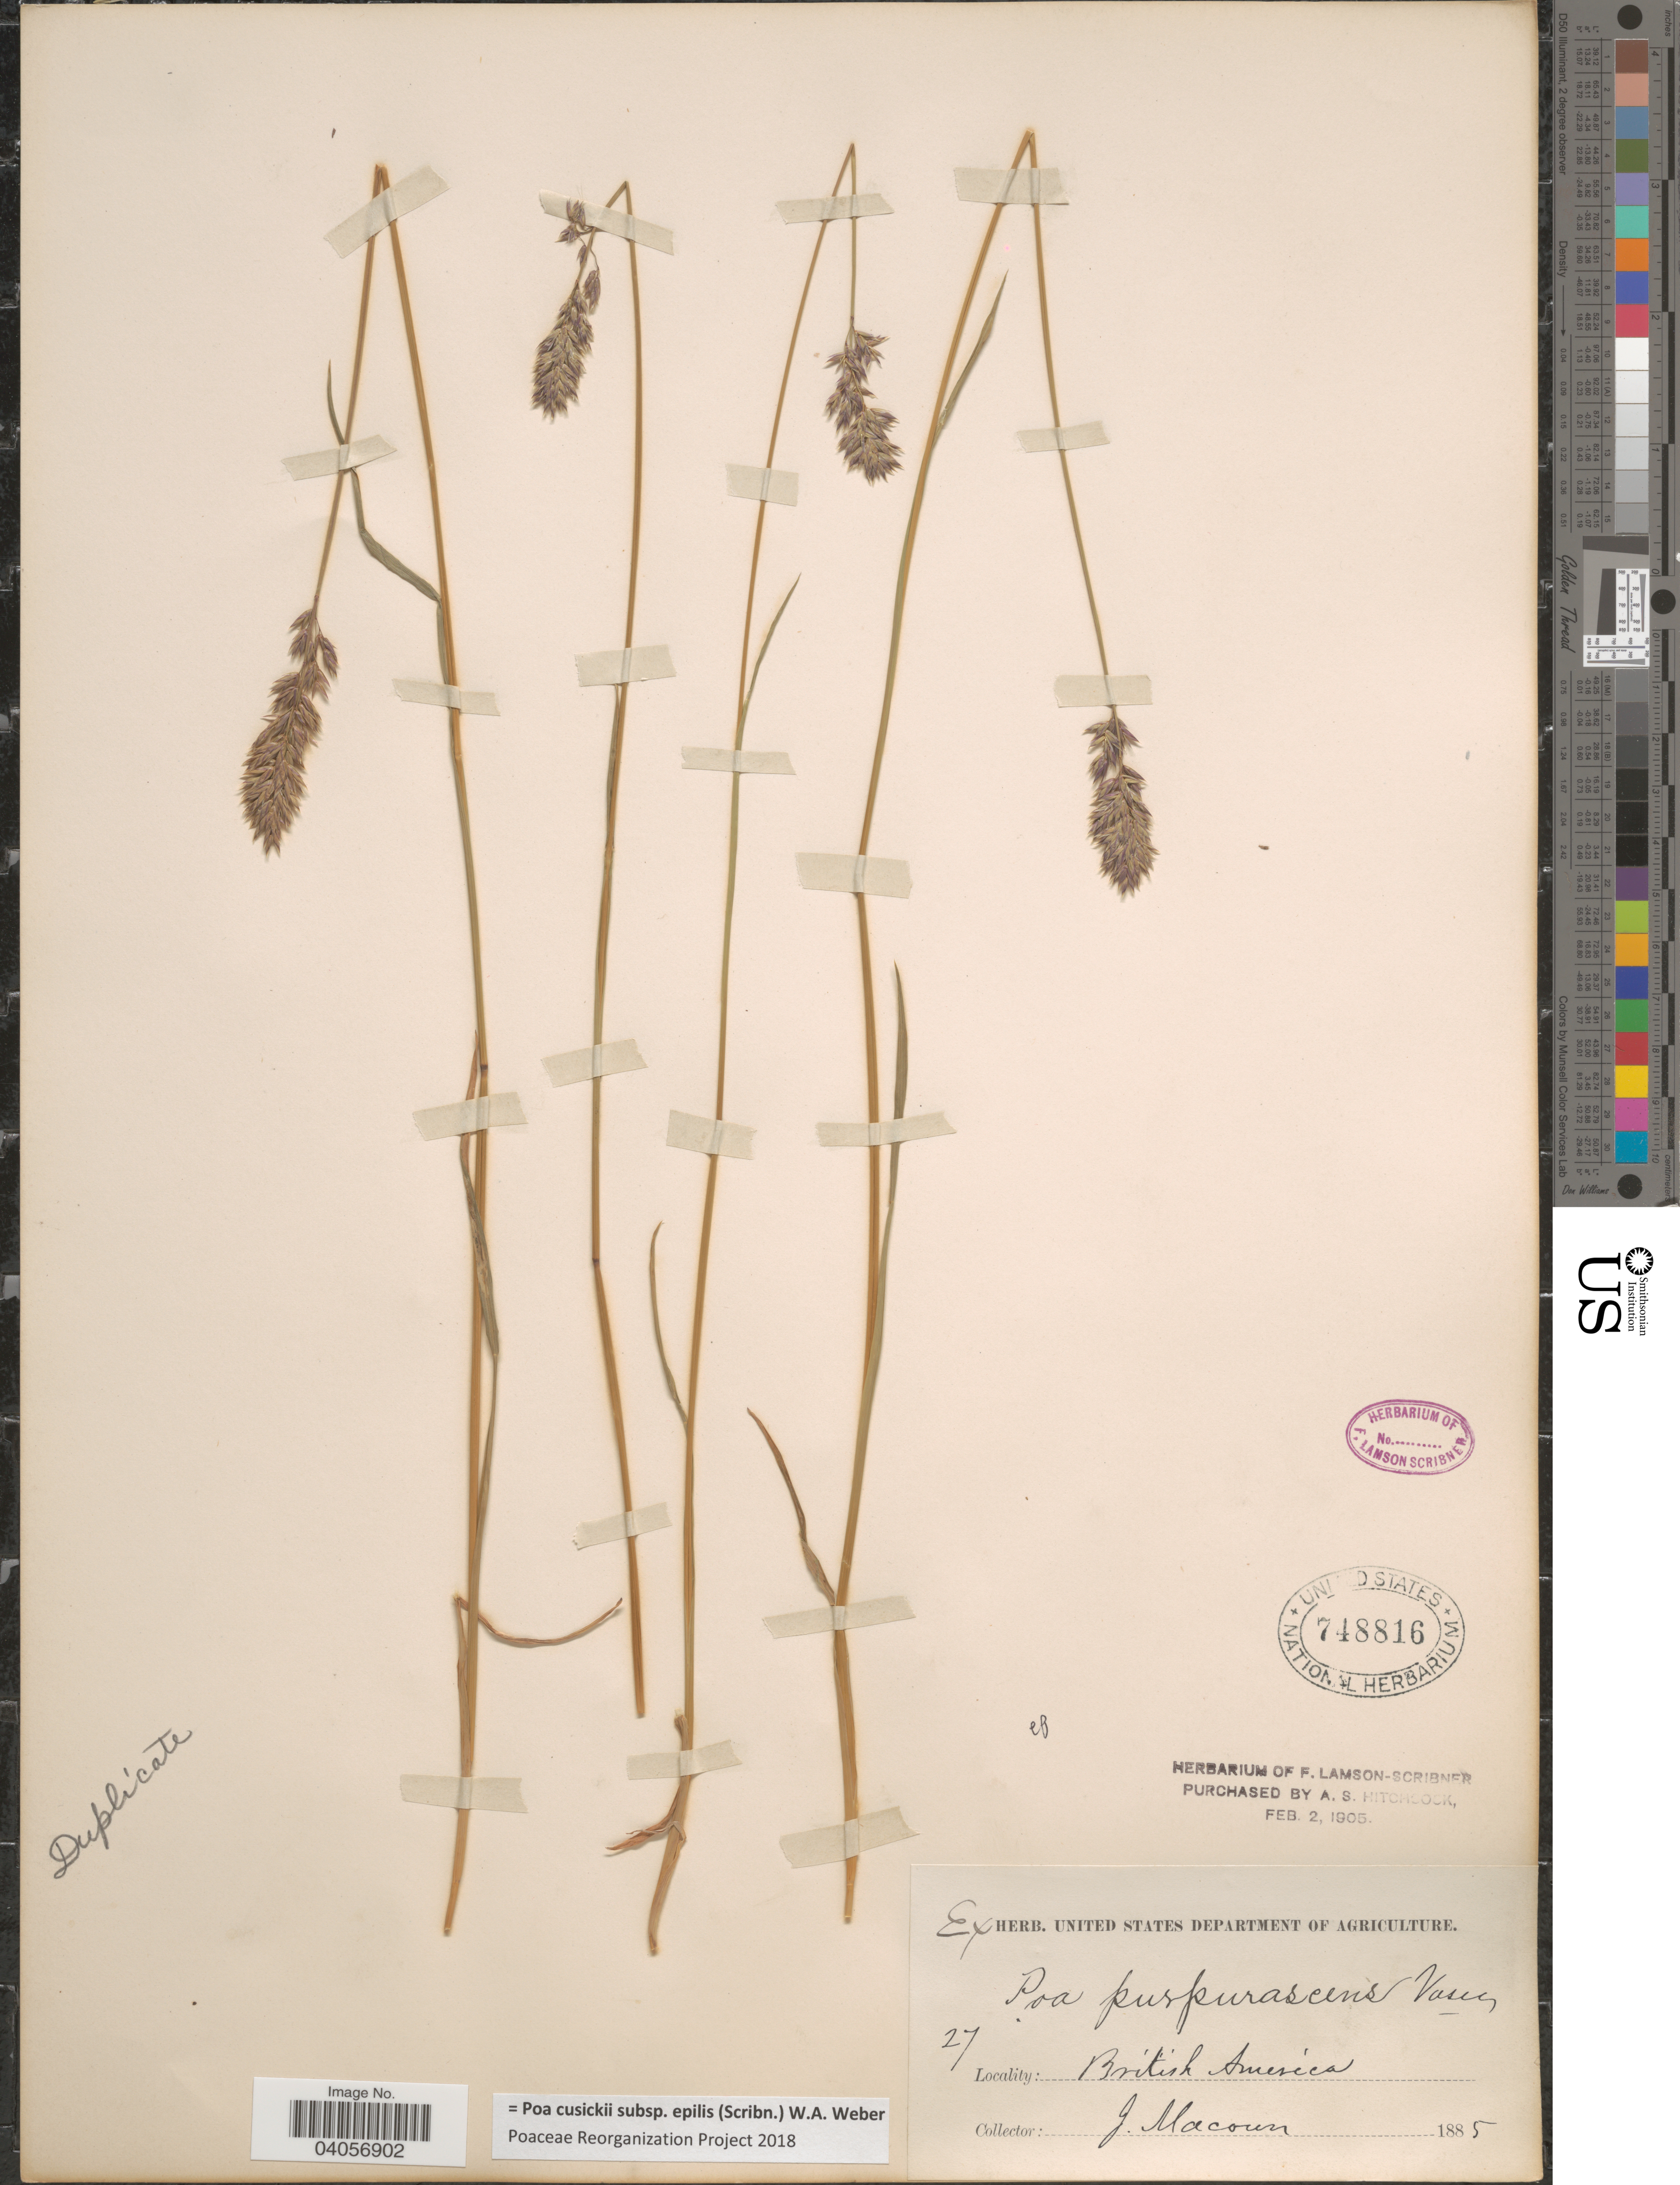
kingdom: Plantae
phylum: Tracheophyta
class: Liliopsida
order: Poales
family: Poaceae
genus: Poa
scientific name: Poa cusickii subsp. epilis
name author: (Scribn.) W.A. Weber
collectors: J. Macoun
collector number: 27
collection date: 1885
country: Canada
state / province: British Columbia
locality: British America.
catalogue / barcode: US 748816